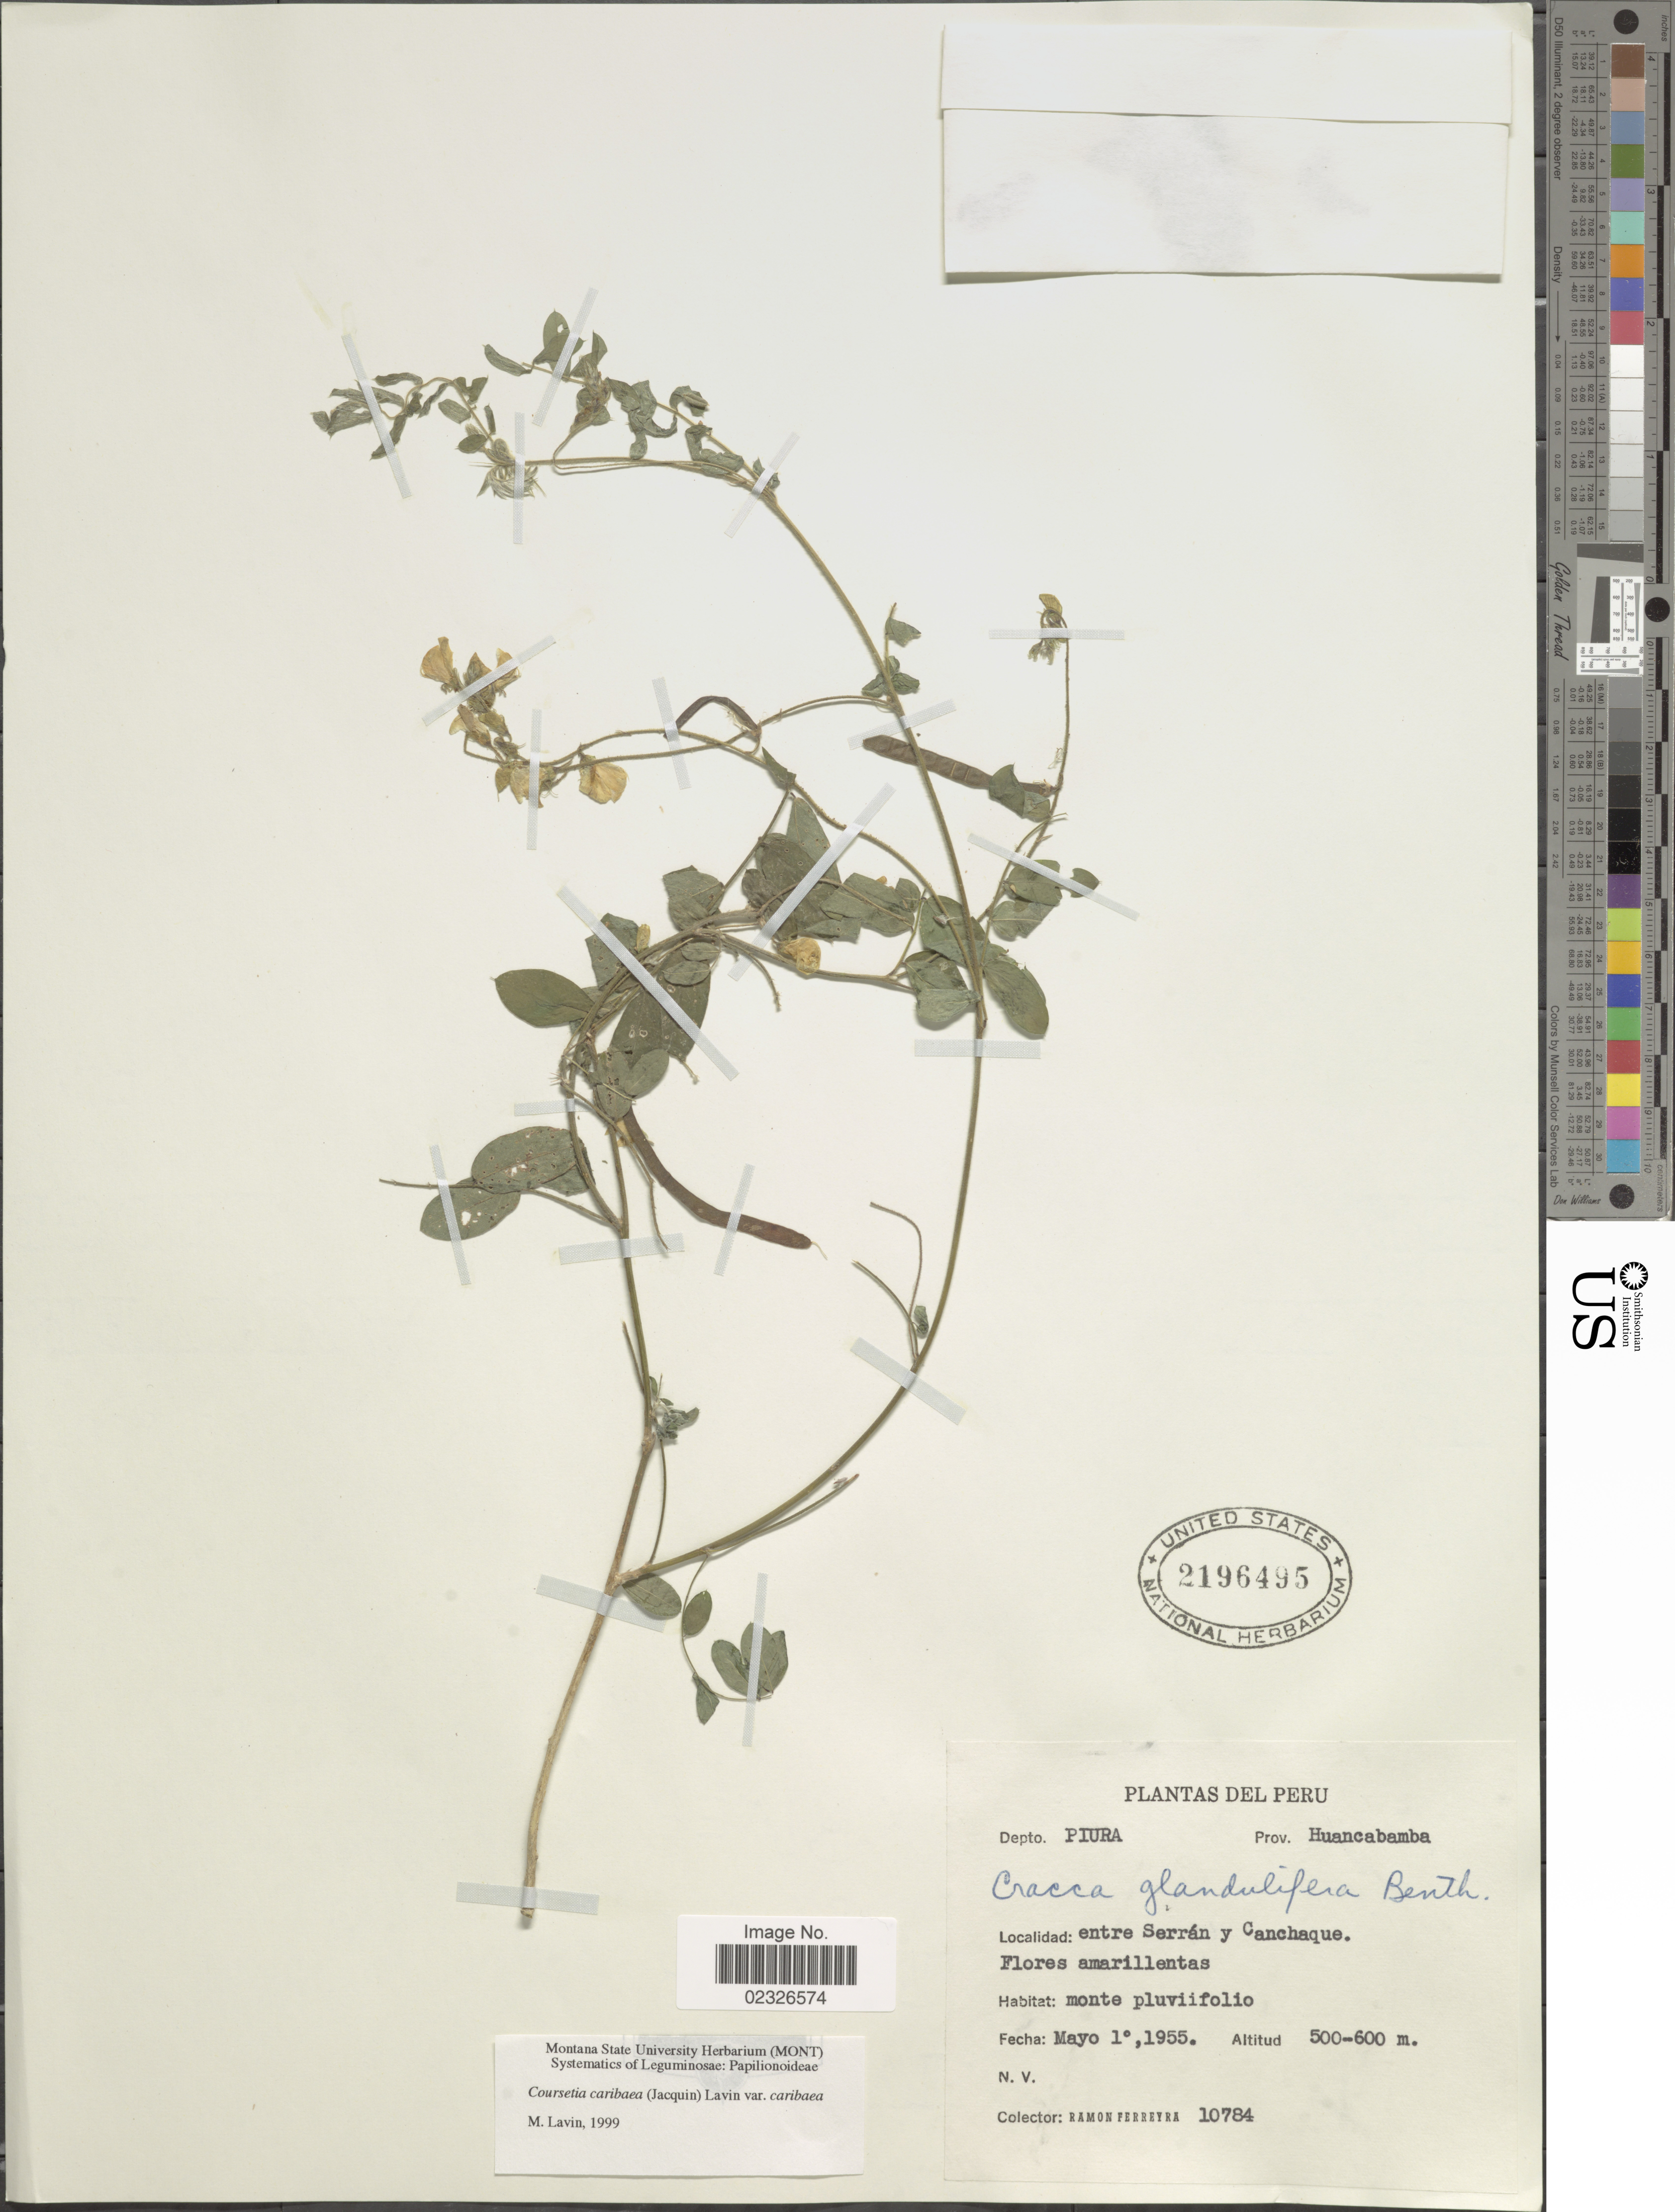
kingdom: Plantae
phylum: Tracheophyta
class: Magnoliopsida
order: Fabales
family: Fabaceae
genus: Coursetia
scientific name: Coursetia caribaea var. caribaea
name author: (Jacq.) Lavin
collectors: R. A. Ferreyra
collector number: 10784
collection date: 1955-05-01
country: Peru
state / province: Piura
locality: Depto. Piura. Prov. Huancabamba, entre Serran y Canchaque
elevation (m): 500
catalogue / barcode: US 2196495